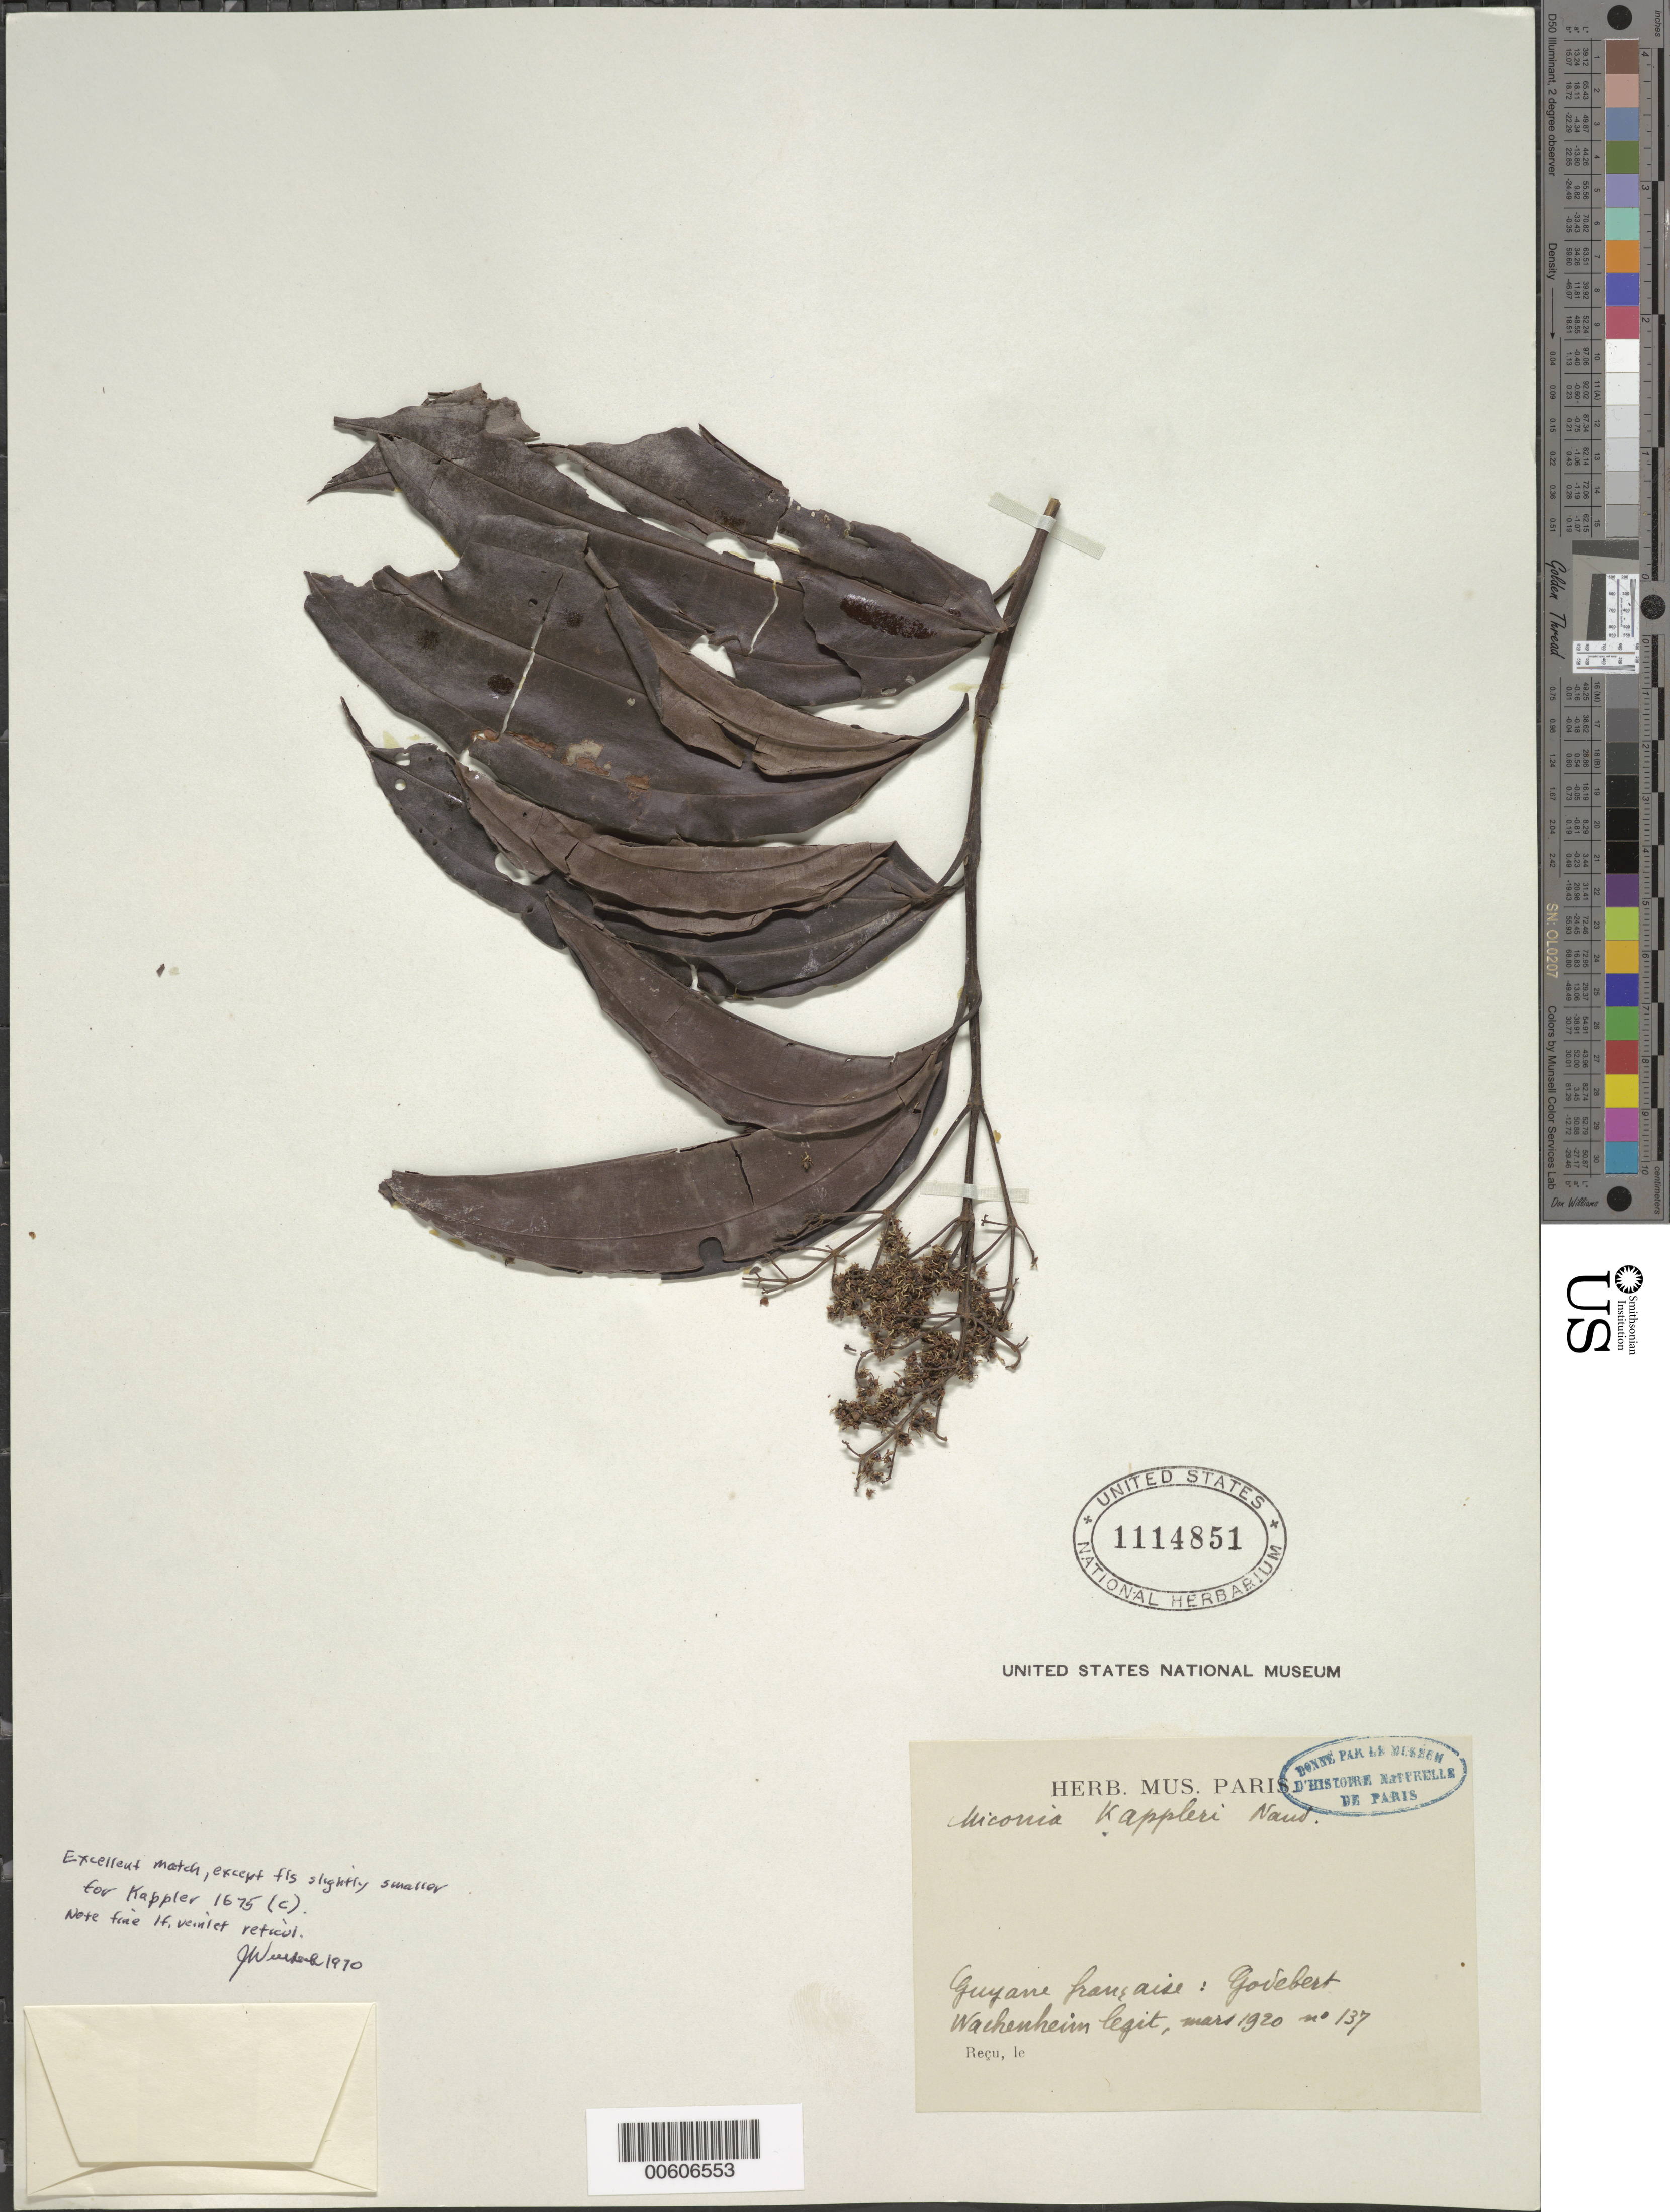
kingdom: Plantae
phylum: Tracheophyta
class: Magnoliopsida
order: Myrtales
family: Melastomataceae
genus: Miconia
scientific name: Miconia kappleri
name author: Naudin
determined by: Wurdack, John J., (US), US (UNITED STATES)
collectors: G. Wachenheim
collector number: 137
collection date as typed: Mar-20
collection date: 1920-03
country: French Guiana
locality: Godebert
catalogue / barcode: US 1114851